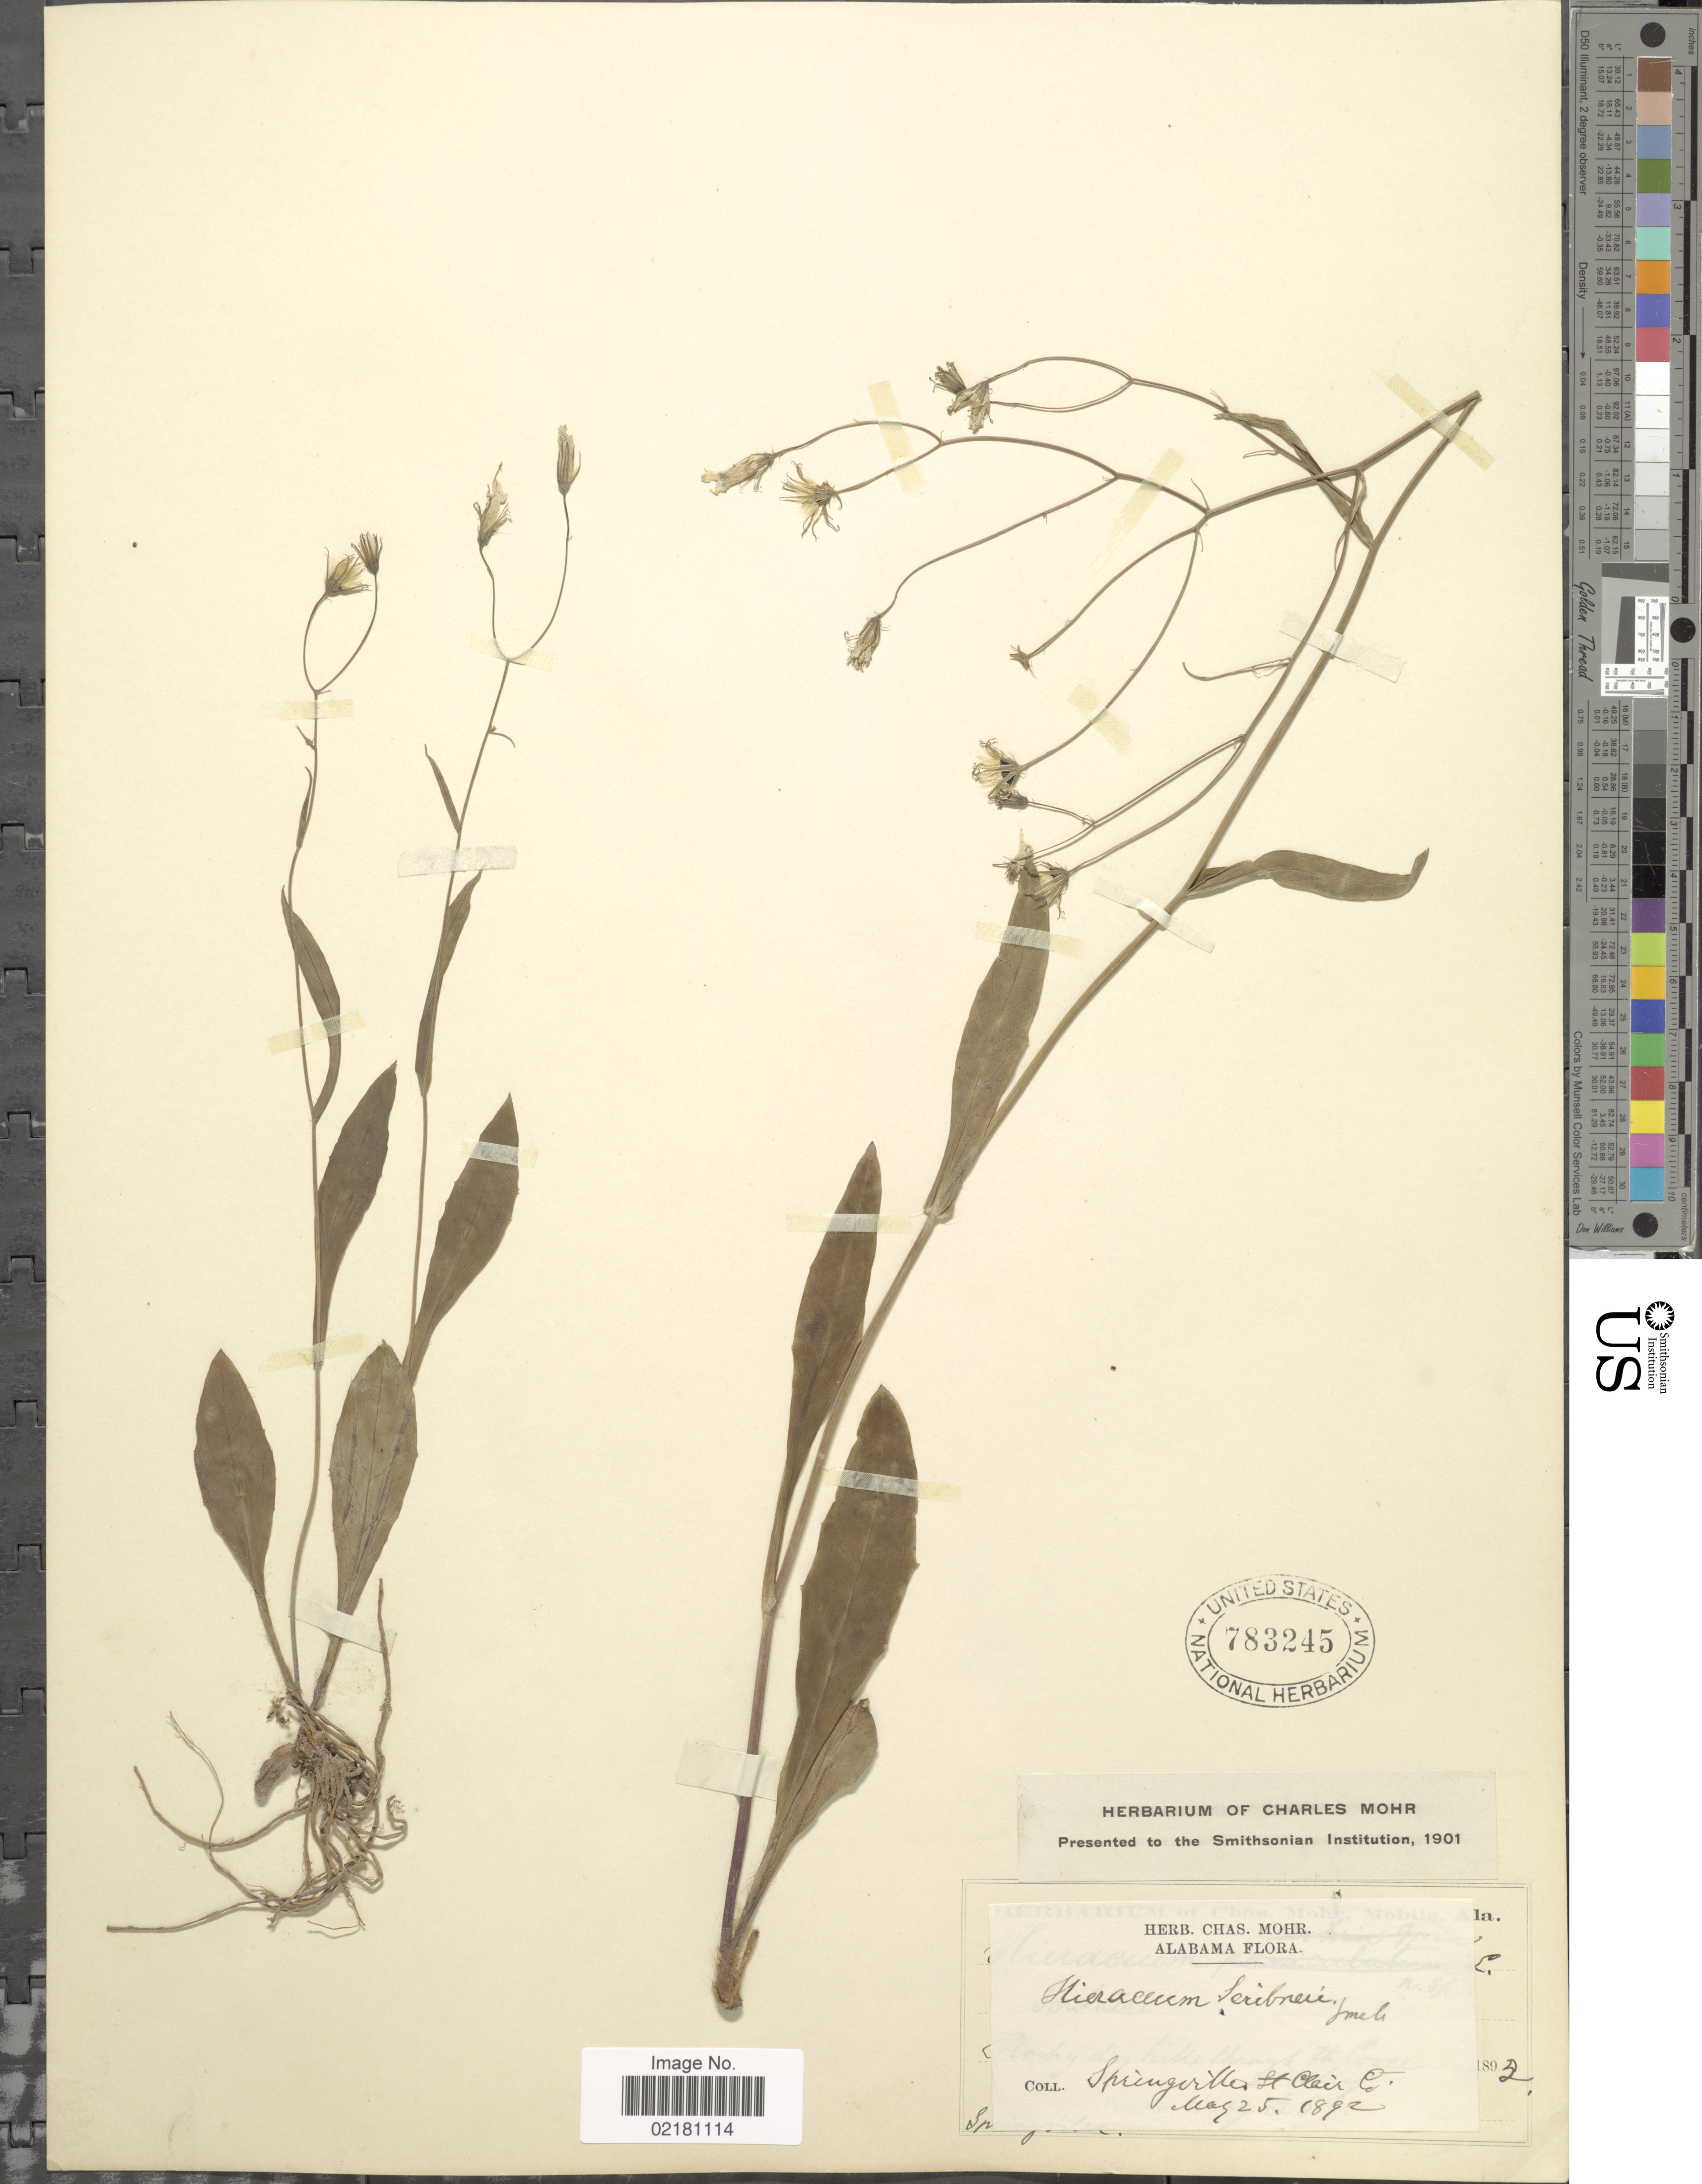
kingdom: Plantae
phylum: Tracheophyta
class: Magnoliopsida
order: Asterales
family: Asteraceae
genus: Hieracium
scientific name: Hieracium scribneri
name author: Small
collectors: ex herb. Charles Mohr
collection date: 1892-05-25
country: United States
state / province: Alabama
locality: Springville, St. Clair Co.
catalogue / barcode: US 783245